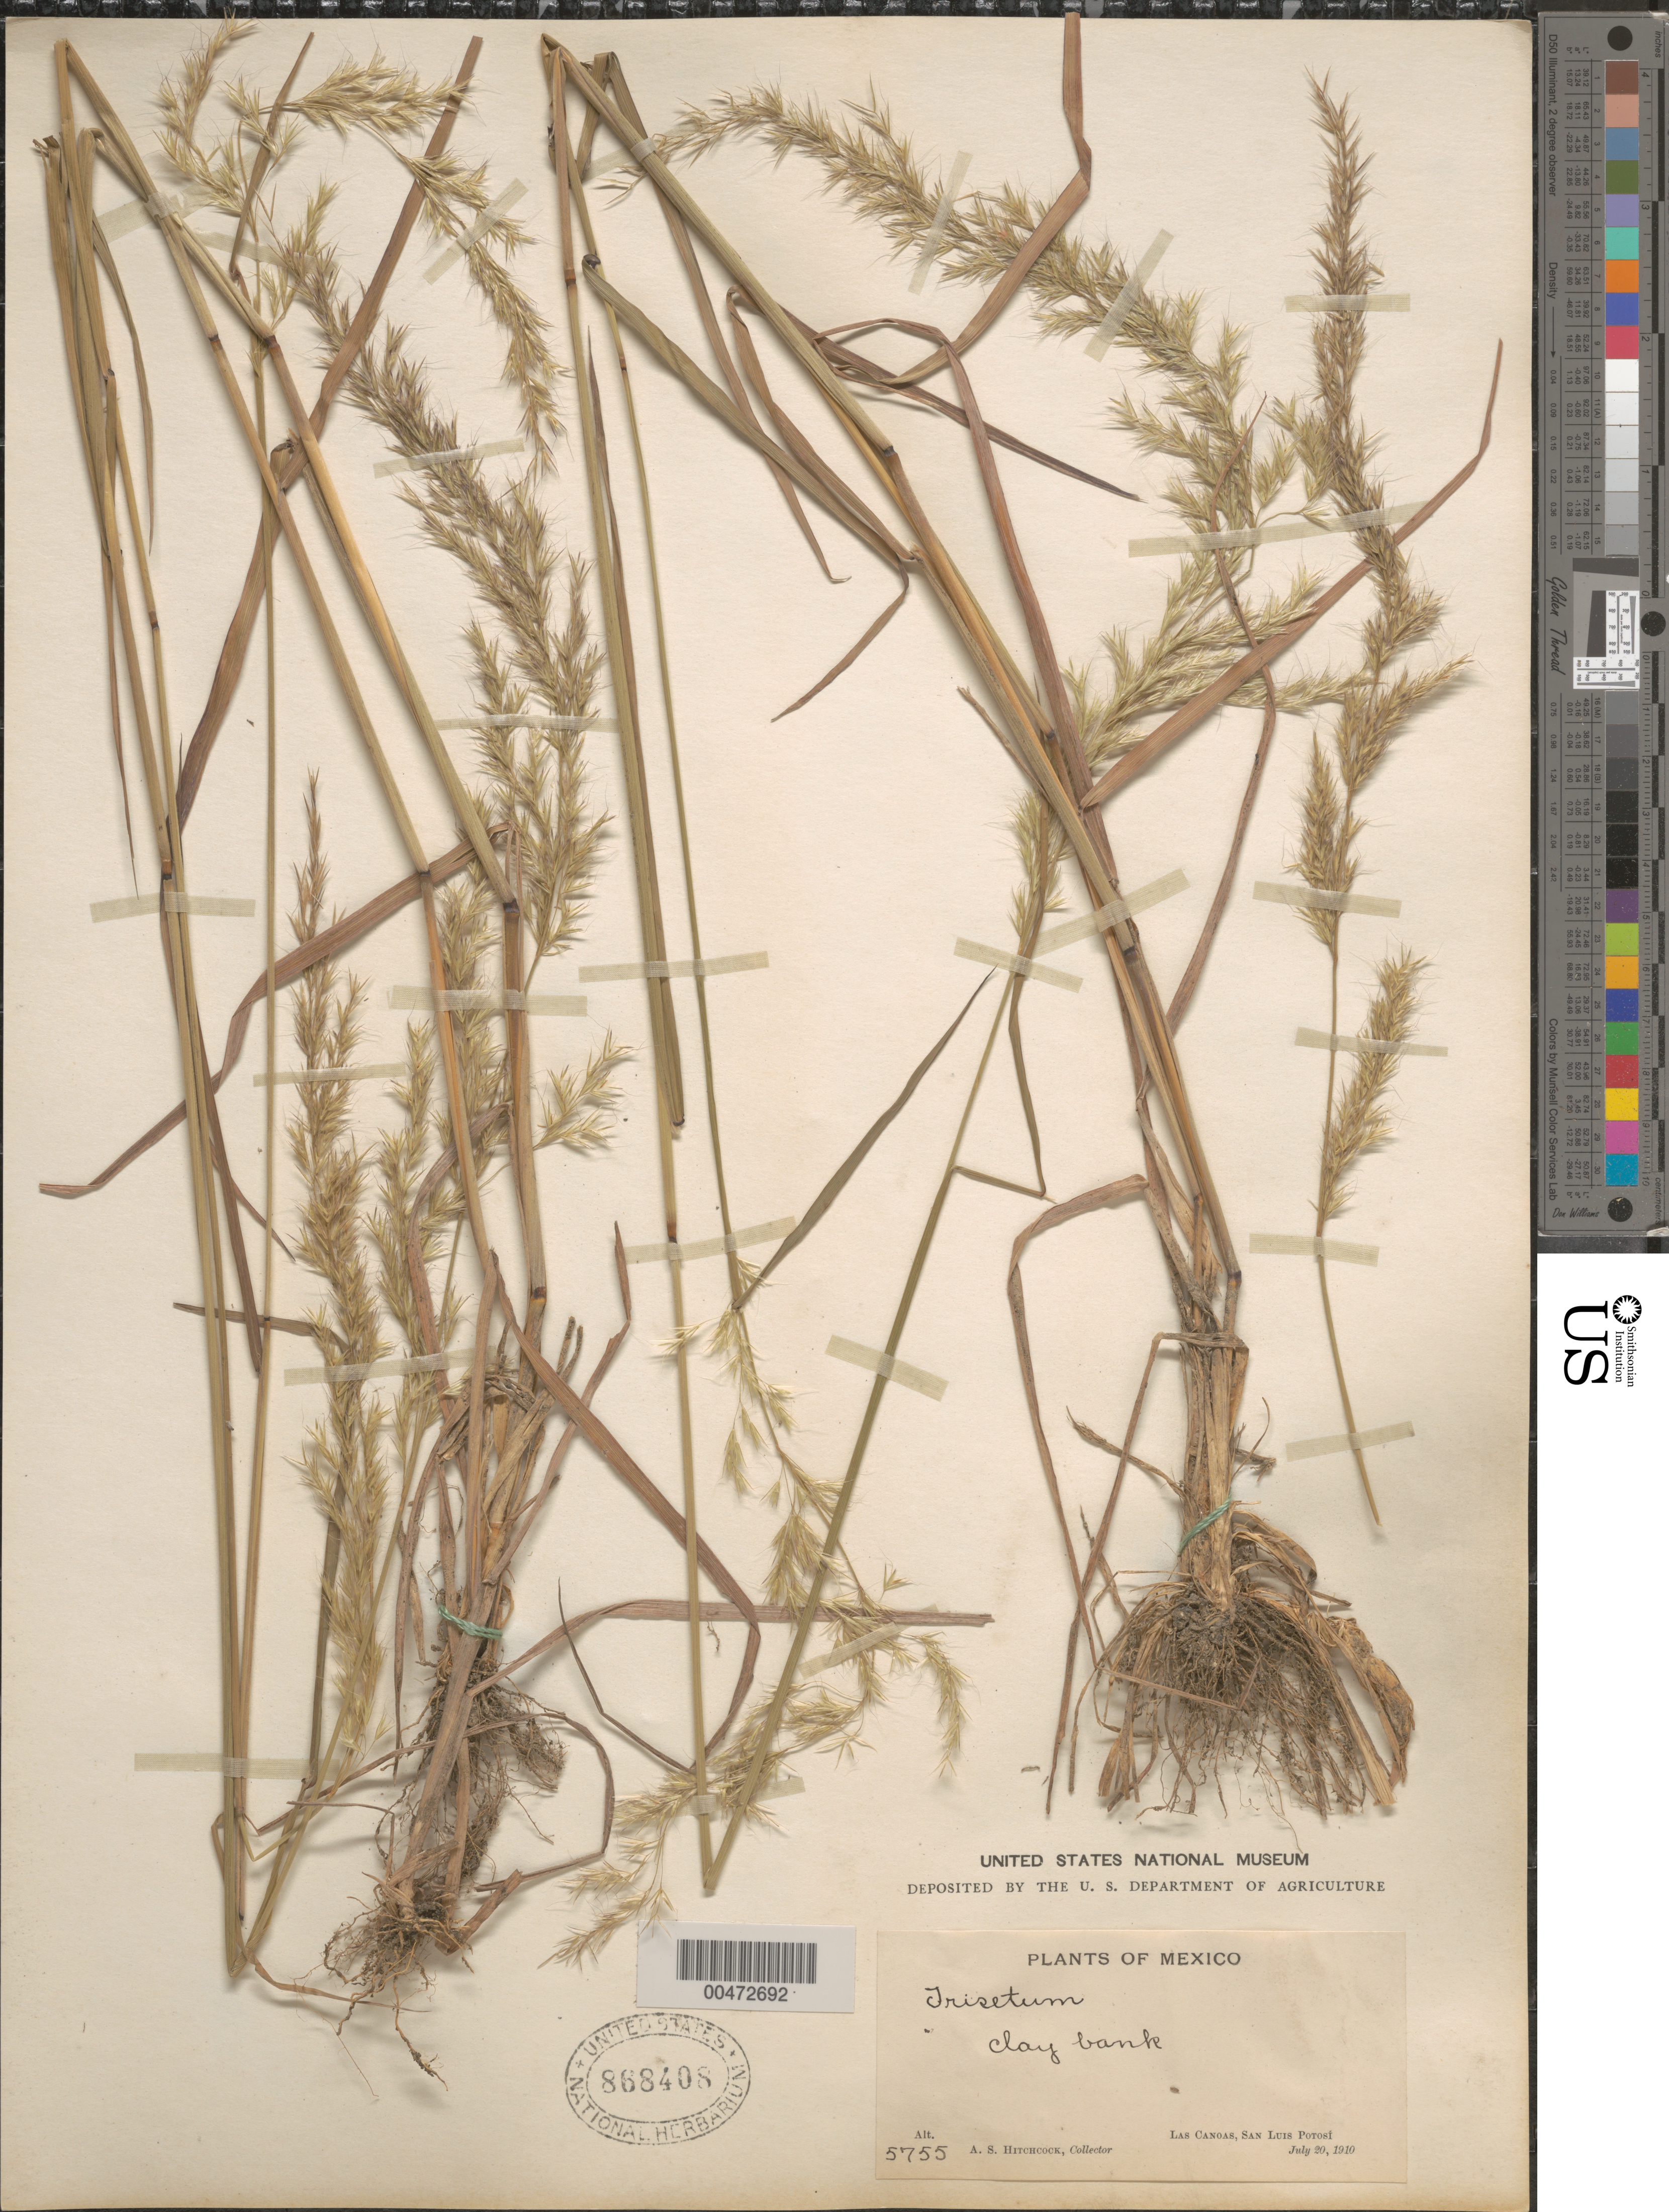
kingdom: Plantae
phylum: Tracheophyta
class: Liliopsida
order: Poales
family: Poaceae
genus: Trisetum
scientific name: Trisetum deyeuxioides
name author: (Kunth) Kunth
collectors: A. S. Hitchcock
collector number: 5755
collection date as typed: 20 Jul 1910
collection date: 1910-07-20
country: Mexico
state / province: San Luis Potosi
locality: Las Cancas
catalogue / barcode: US 868408